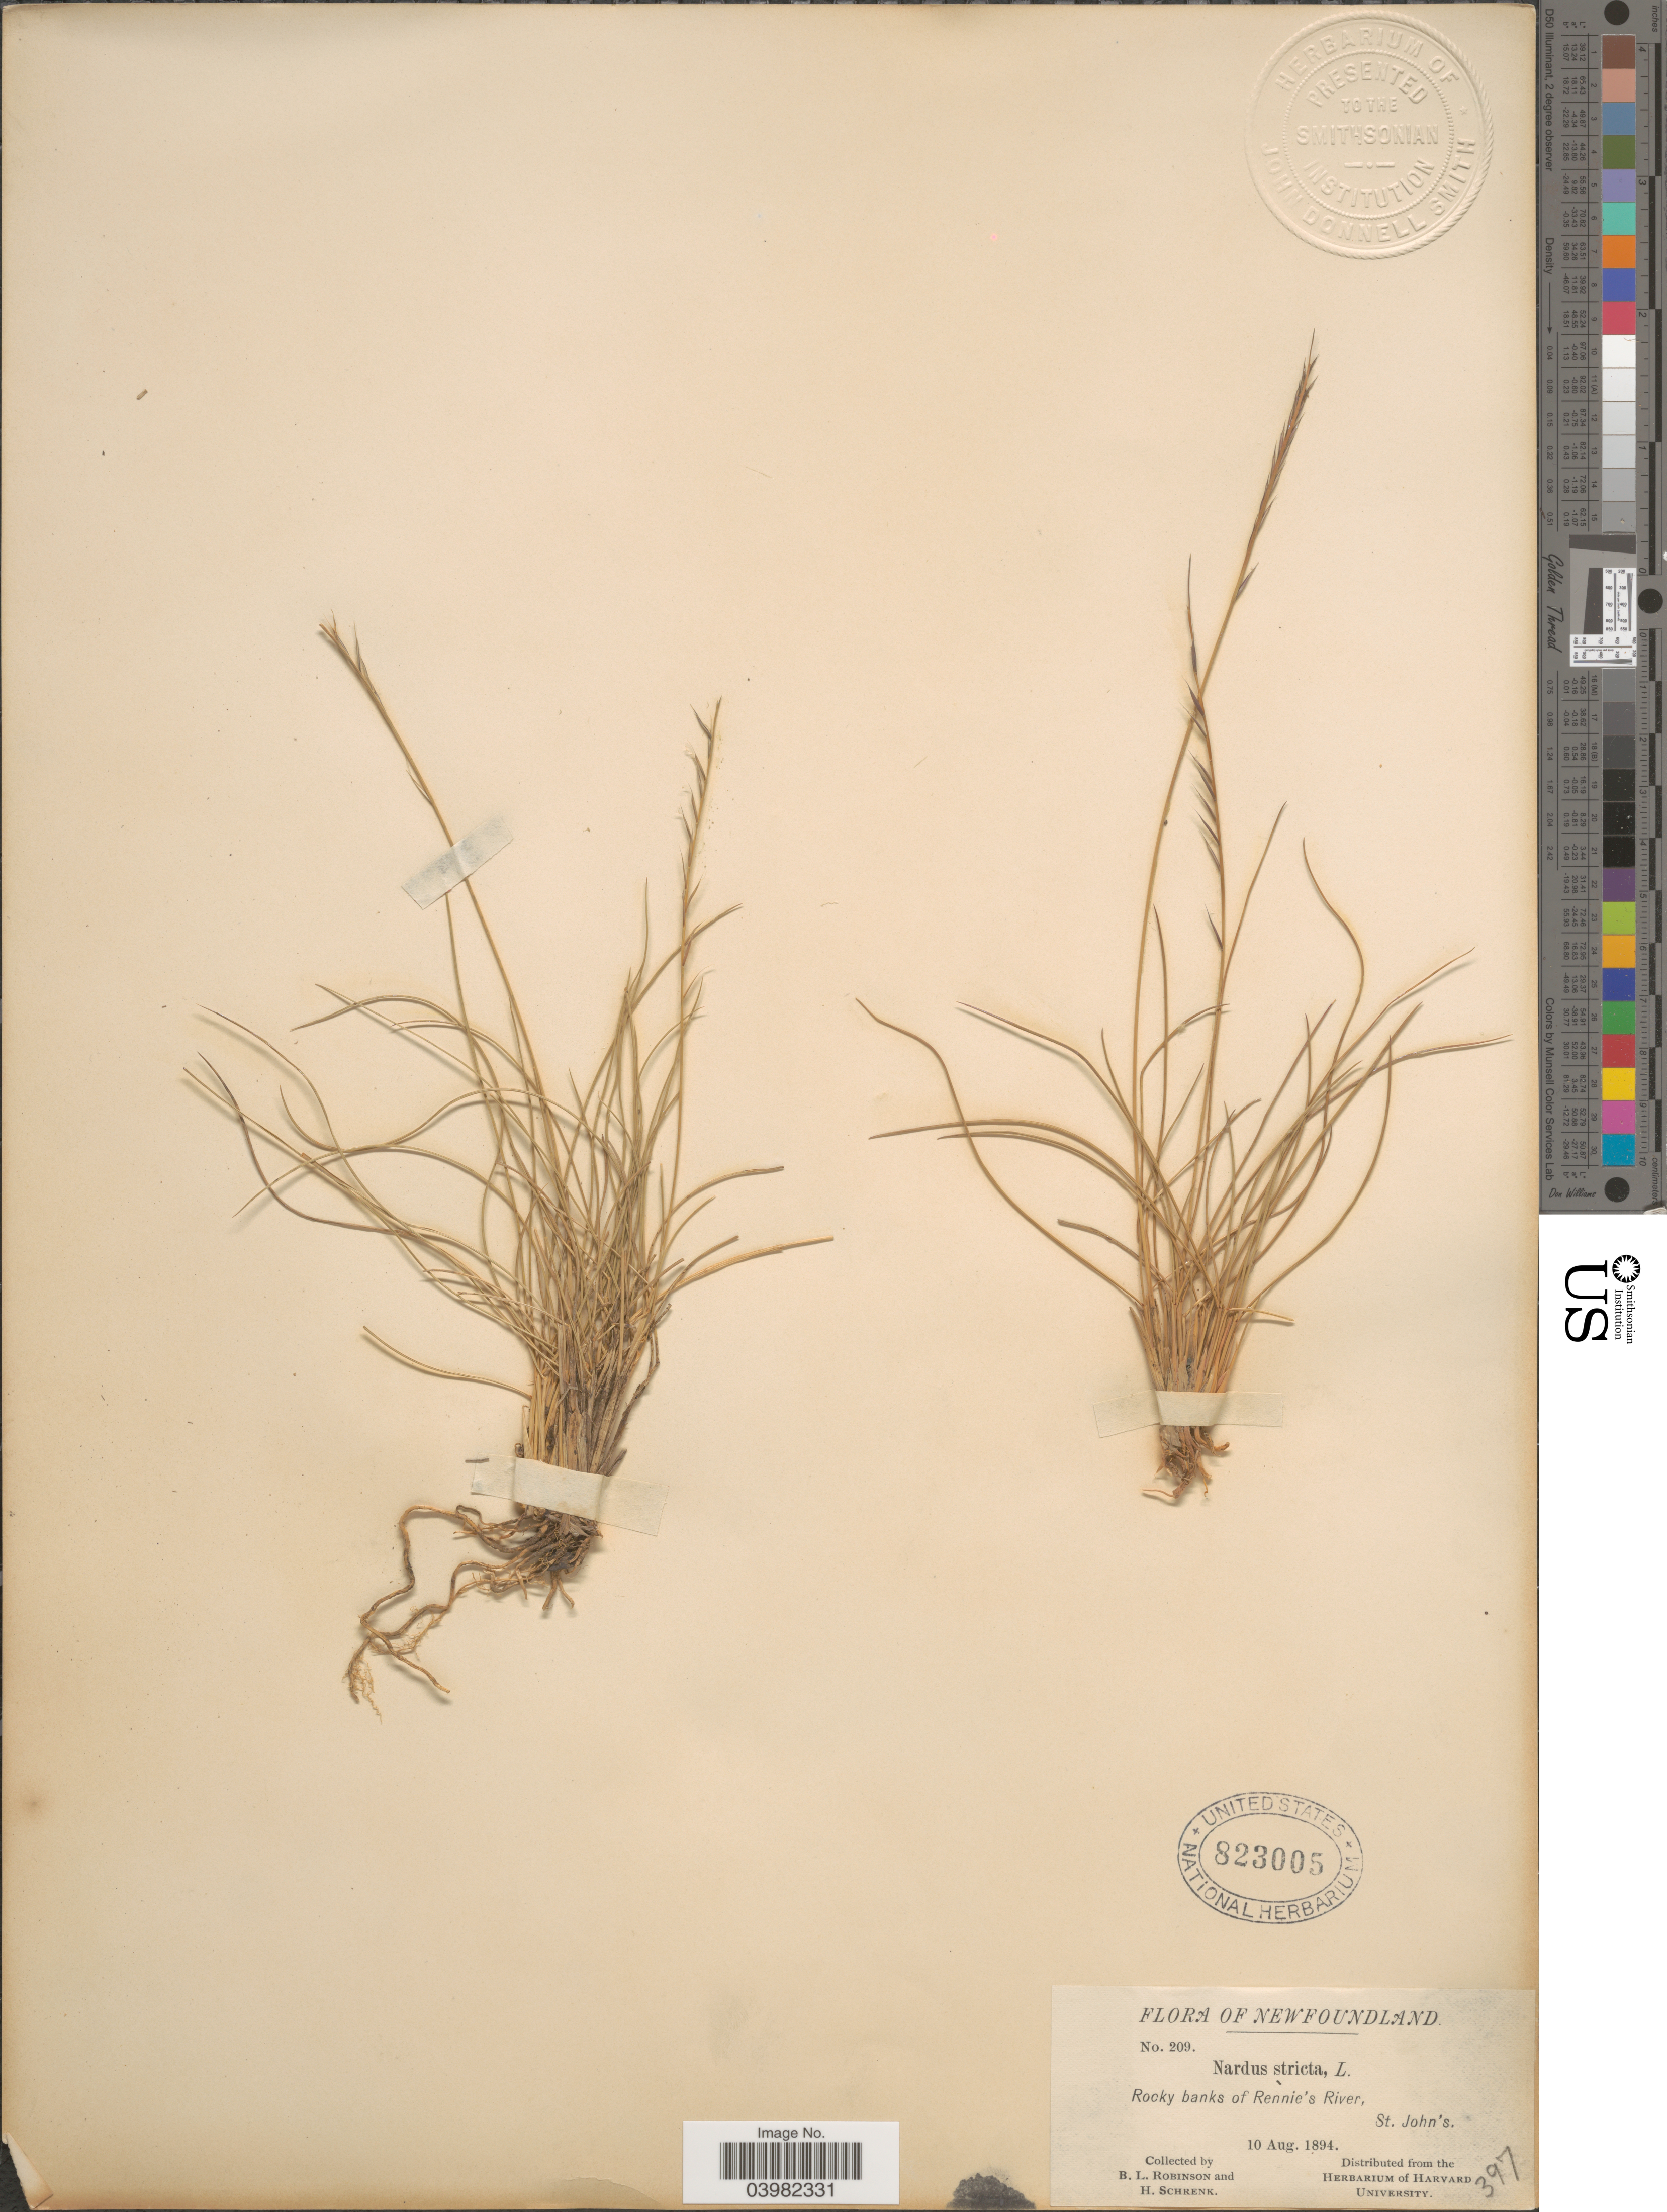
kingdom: Plantae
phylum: Tracheophyta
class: Liliopsida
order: Poales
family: Poaceae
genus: Nardus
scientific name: Nardus stricta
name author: L.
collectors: B. L. Robinson & H. Schrenk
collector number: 209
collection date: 1894-08-10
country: Canada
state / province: Newfoundland and Labrador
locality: Rocky banks of Rennie's River, St. John's.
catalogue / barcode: US 823005